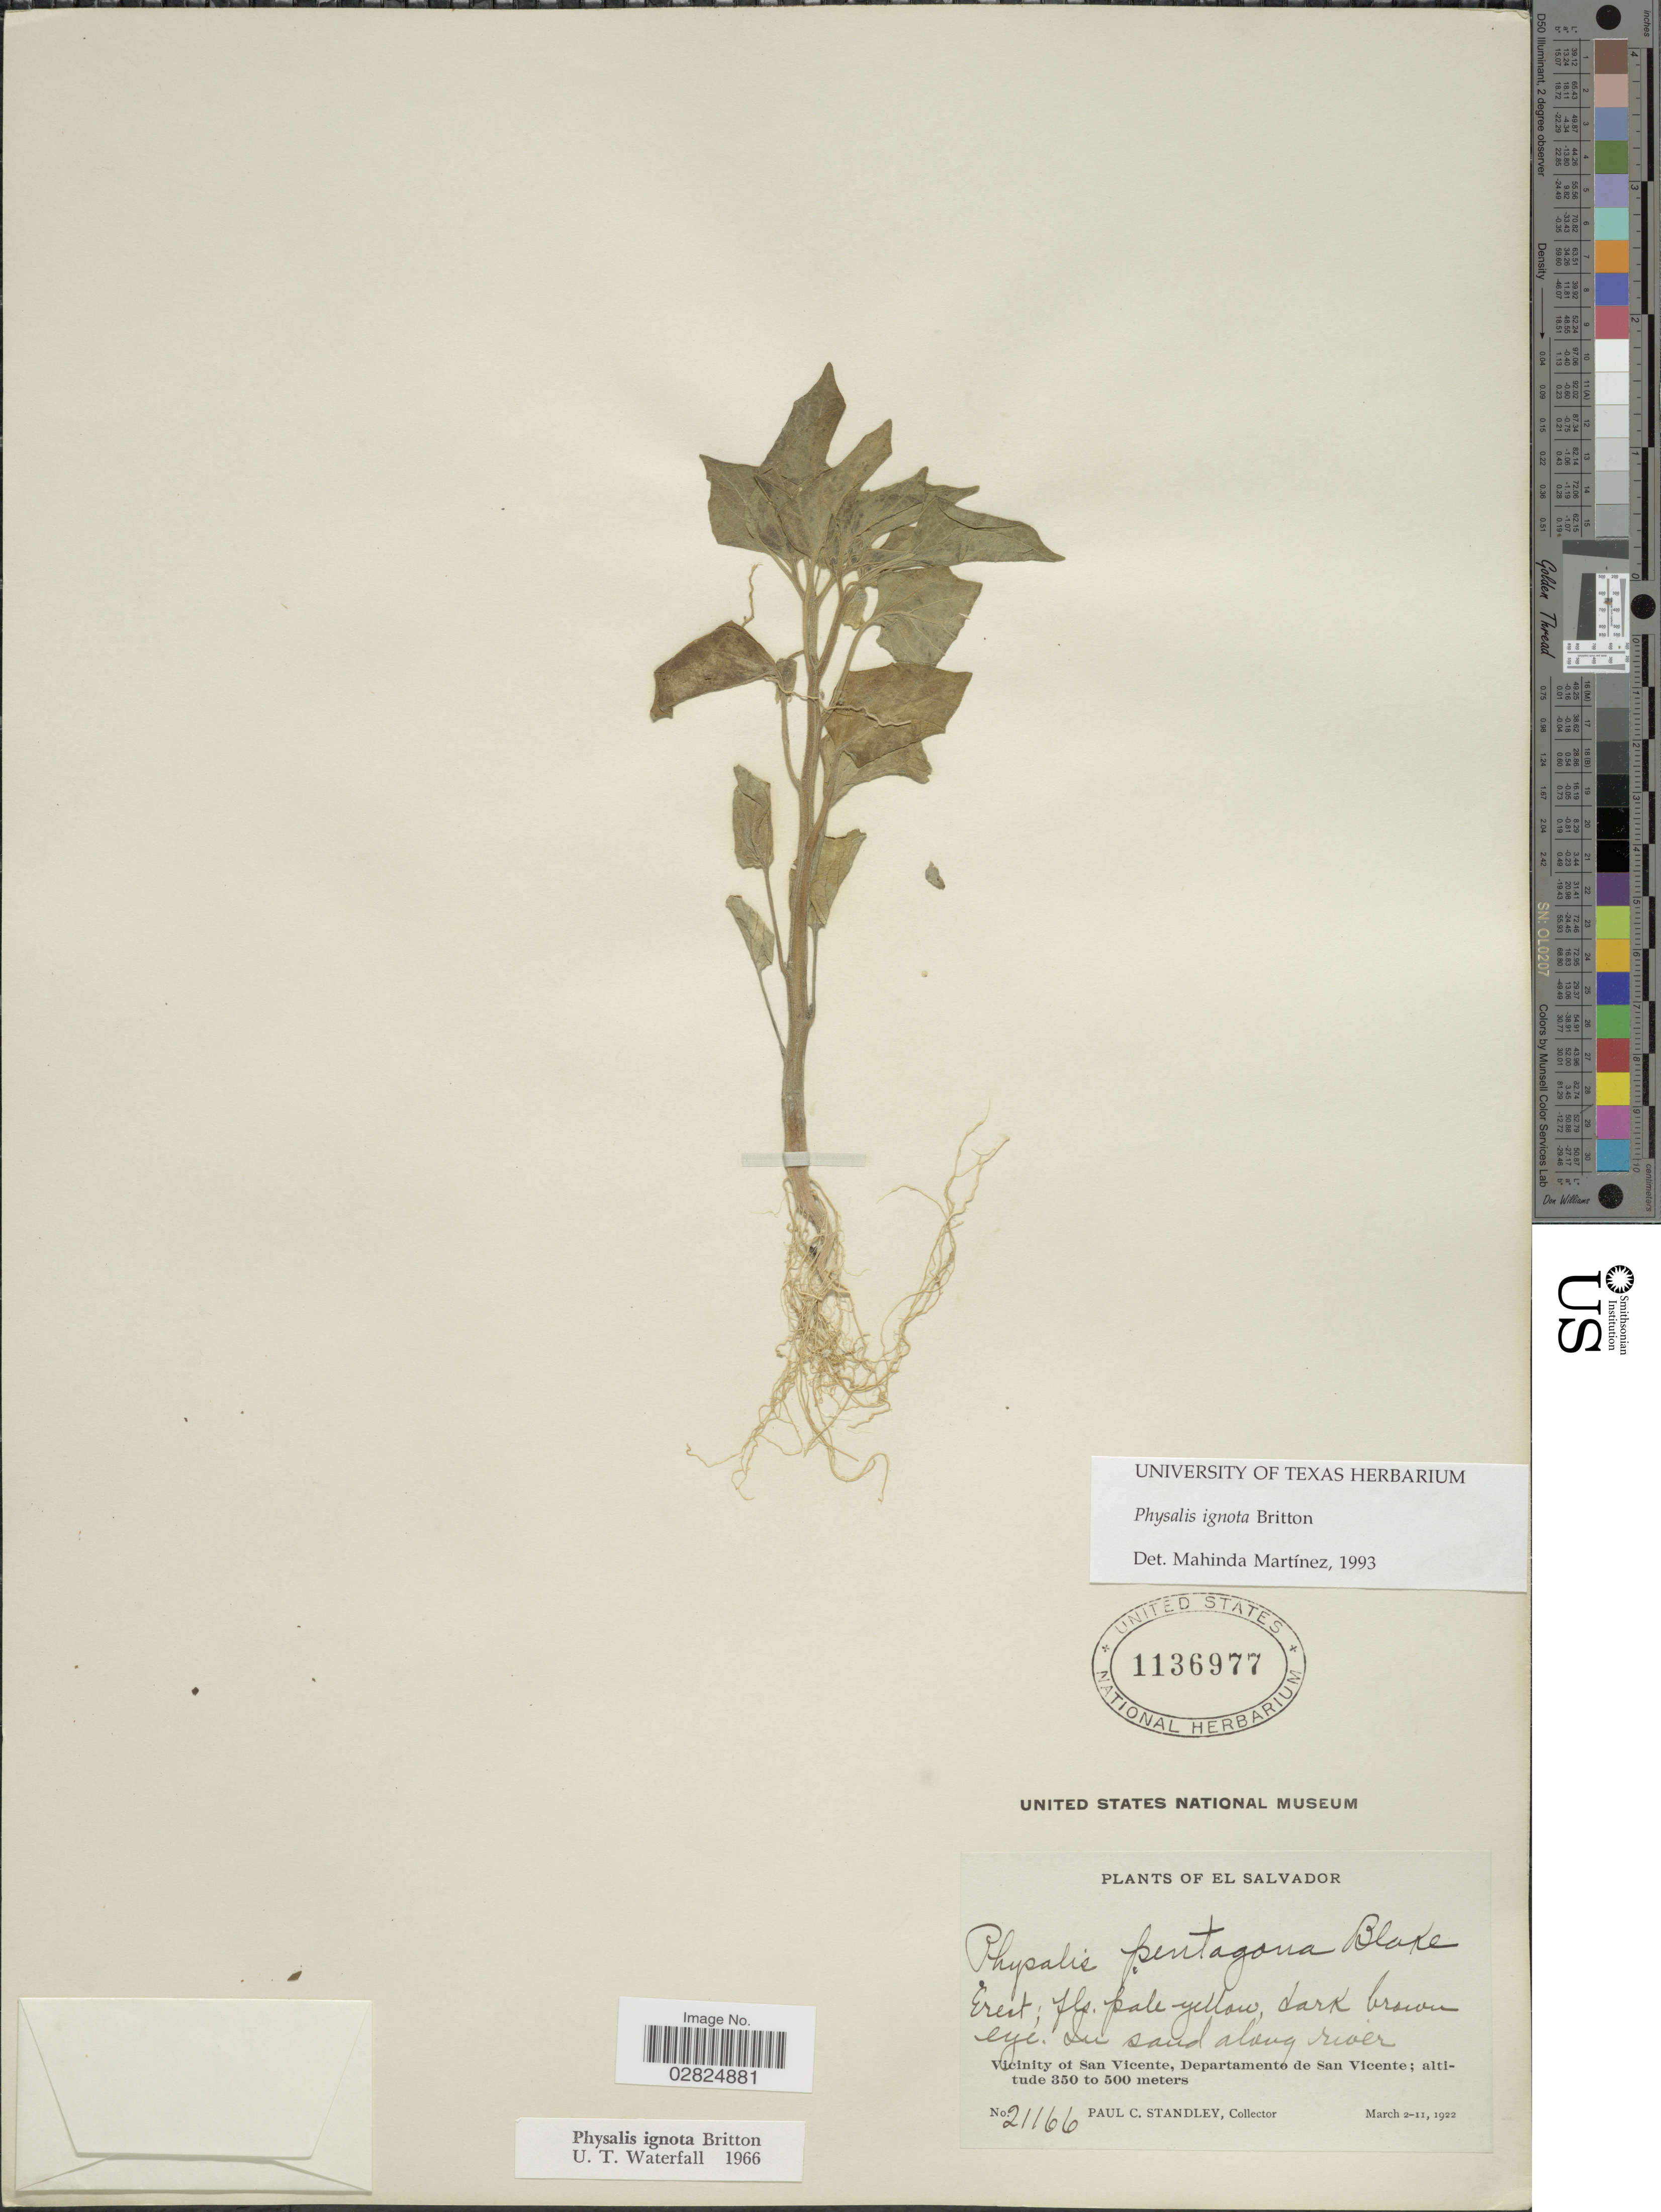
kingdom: Plantae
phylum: Tracheophyta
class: Magnoliopsida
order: Solanales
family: Solanaceae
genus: Physalis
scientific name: Physalis ignota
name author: Britton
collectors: P. C. Standley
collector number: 21166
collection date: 1922-03-02/1922-03-11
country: El Salvador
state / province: San Vincente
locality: In sand along river. Vicinity of San Miguel, Departamento de San Vicente.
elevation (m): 350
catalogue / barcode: US 1136977